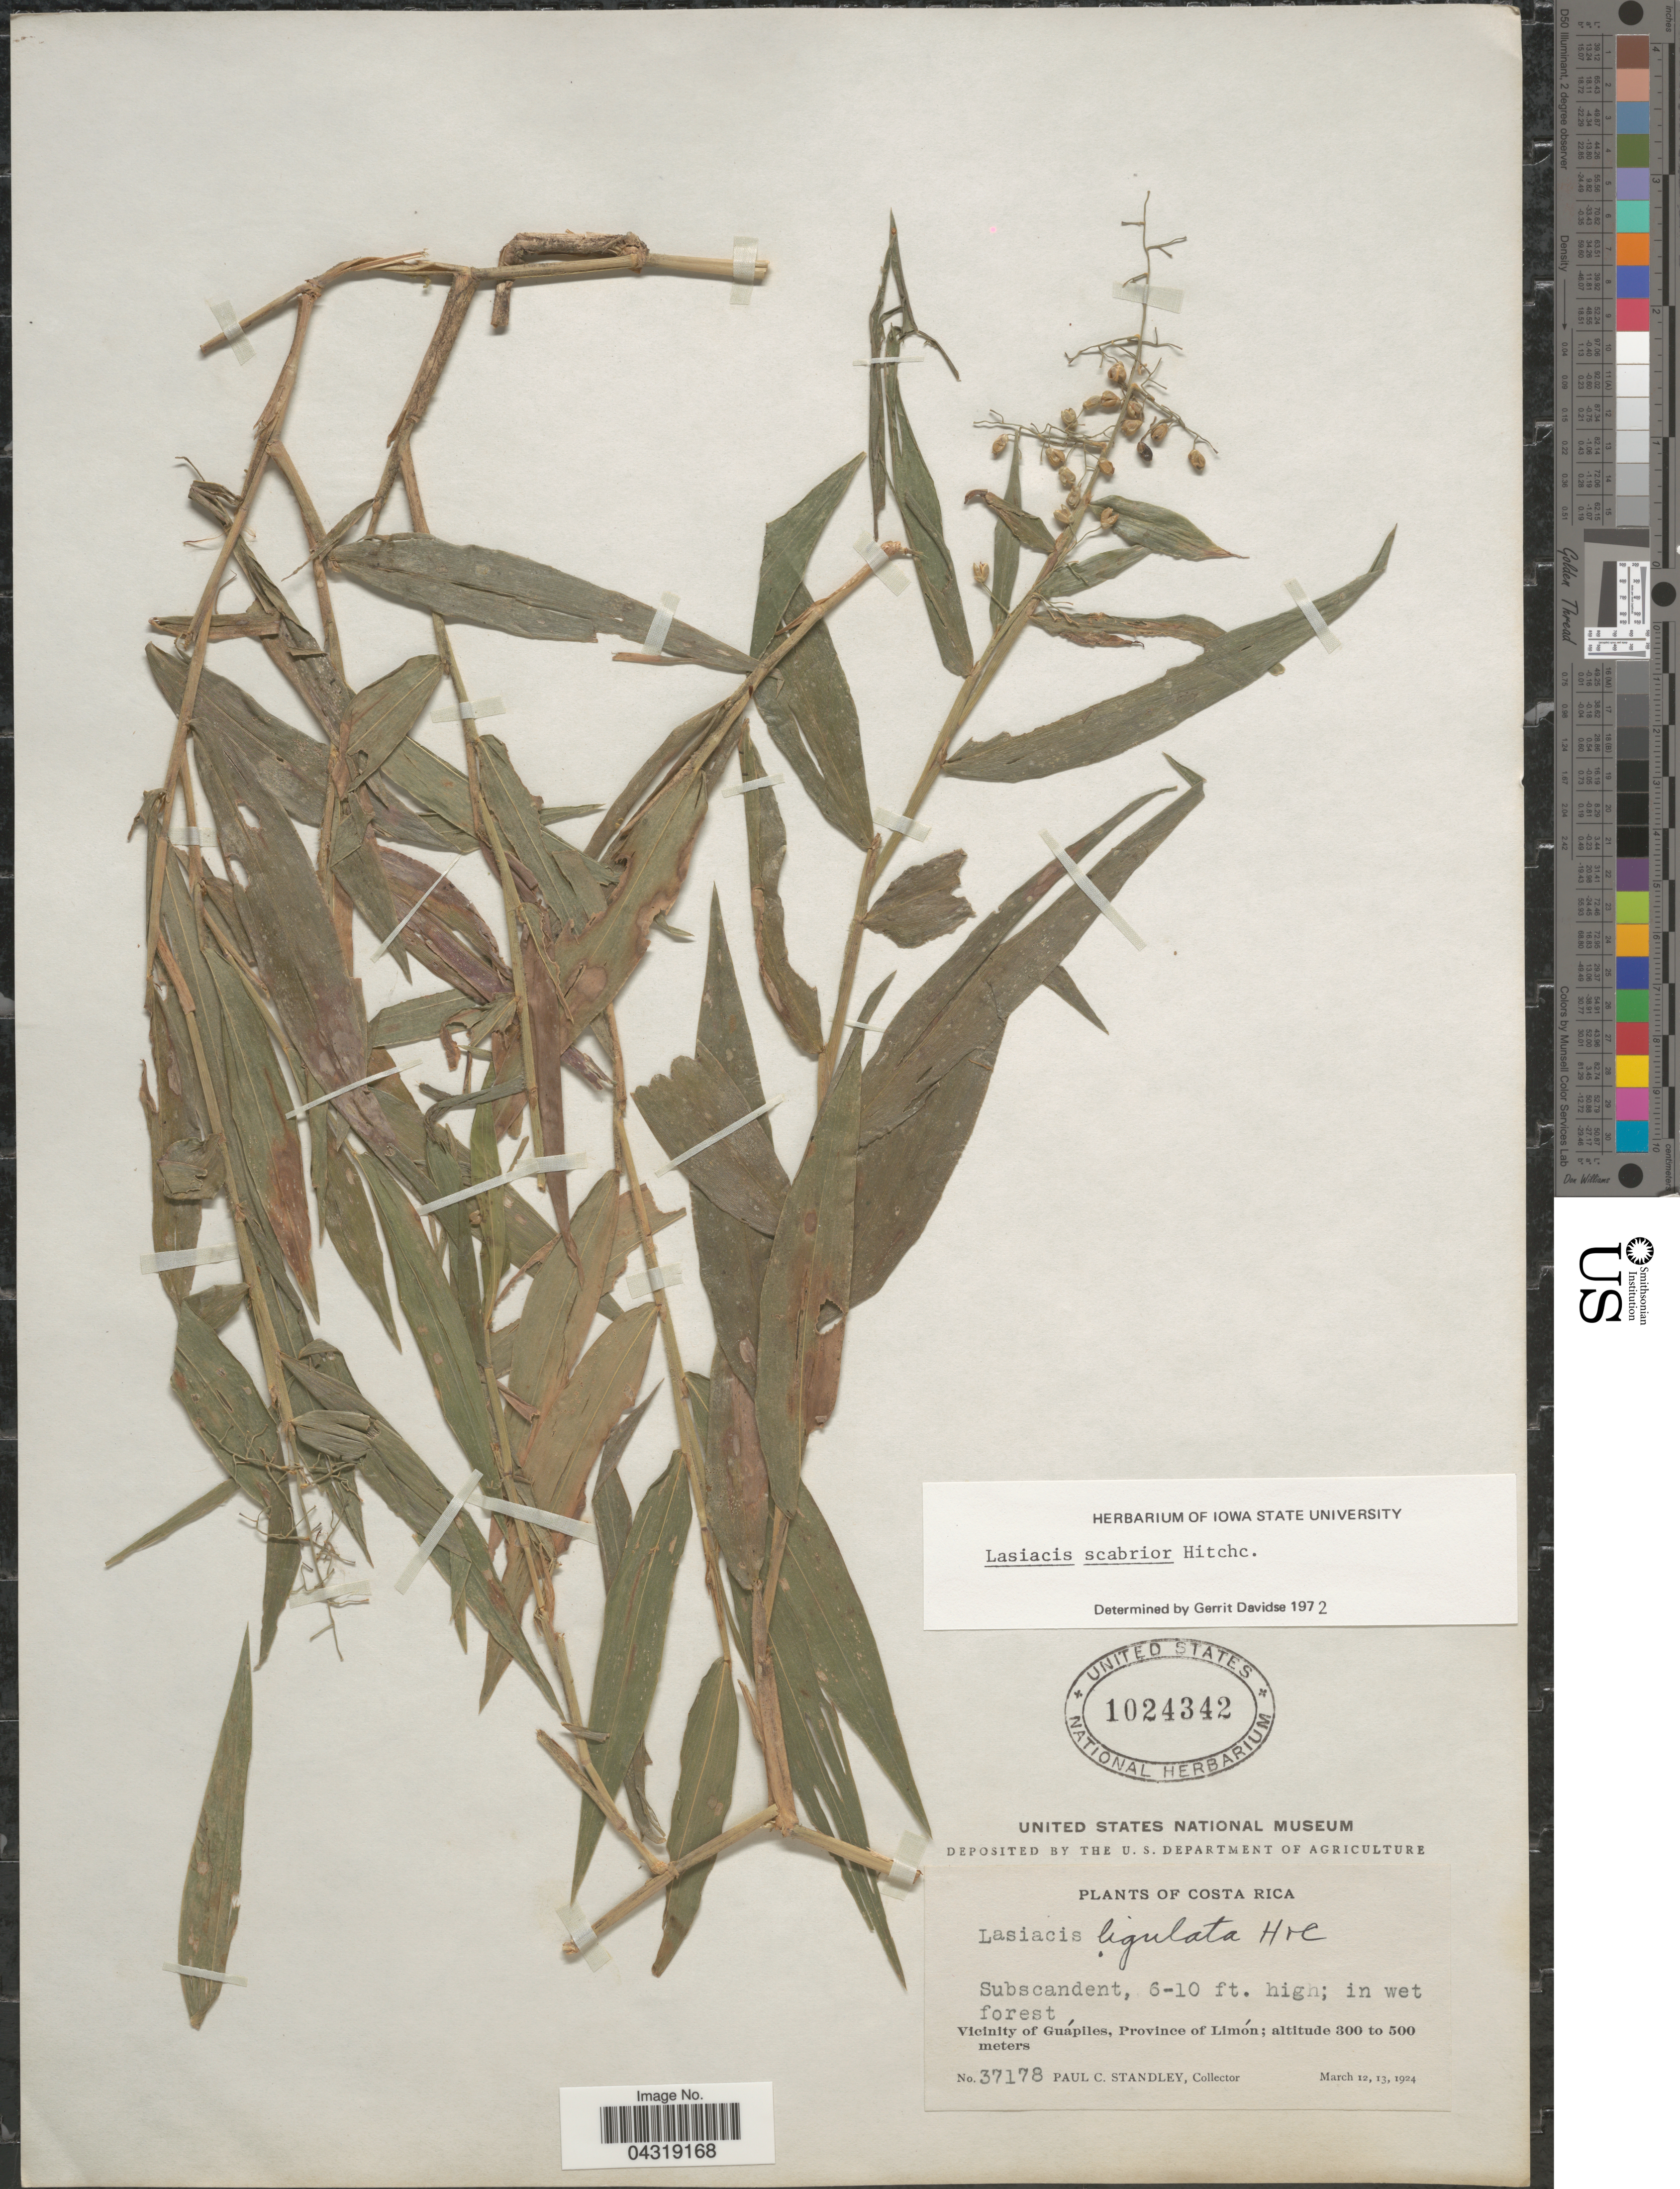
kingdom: Plantae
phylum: Tracheophyta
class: Liliopsida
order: Poales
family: Poaceae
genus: Lasiacis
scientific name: Lasiacis scabrior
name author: Hitchc.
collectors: P. C. Standley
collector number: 37178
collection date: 1924-03-12/1924-03-13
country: Costa Rica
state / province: Limón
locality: Vicinity of Guápiles.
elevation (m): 300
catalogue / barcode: US 1024342